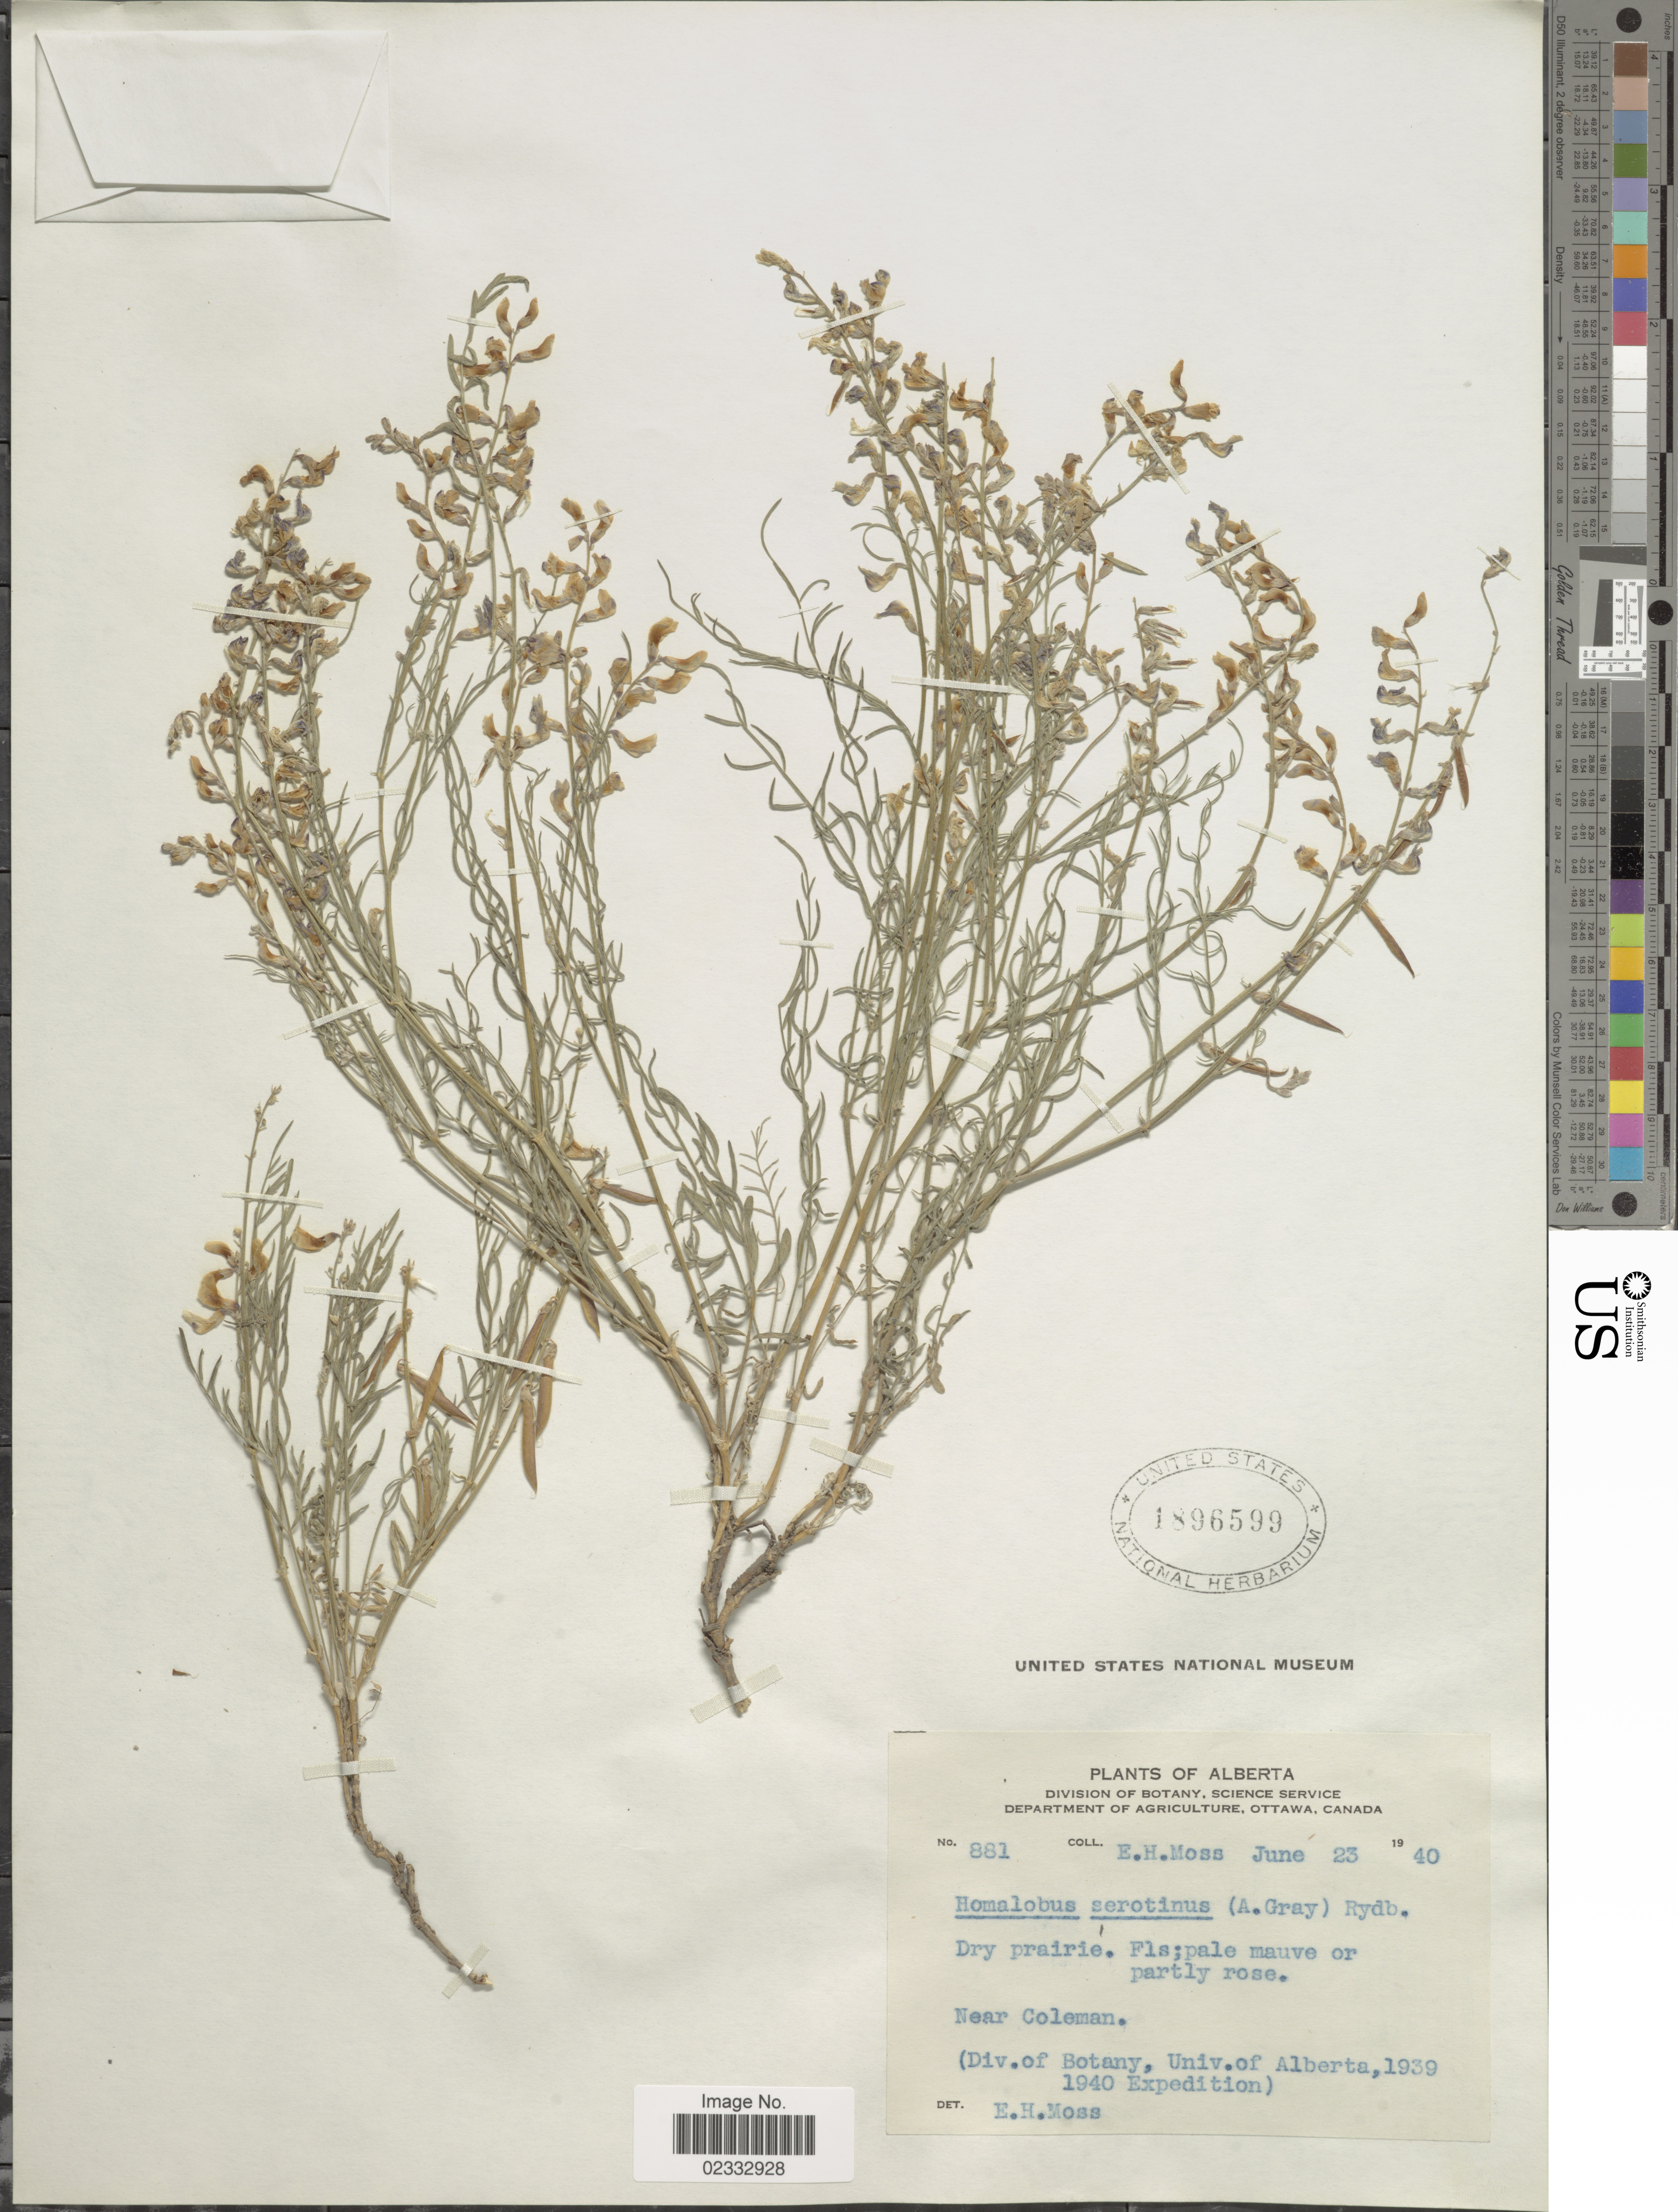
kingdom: Plantae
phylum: Tracheophyta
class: Magnoliopsida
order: Fabales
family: Fabaceae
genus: Astragalus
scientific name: Astragalus miser var. serotinus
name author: (A. Gray) Barneby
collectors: E. Moss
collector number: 881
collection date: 1940-06-23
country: Canada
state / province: Alberta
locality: Near Coleman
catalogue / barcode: US 1896599